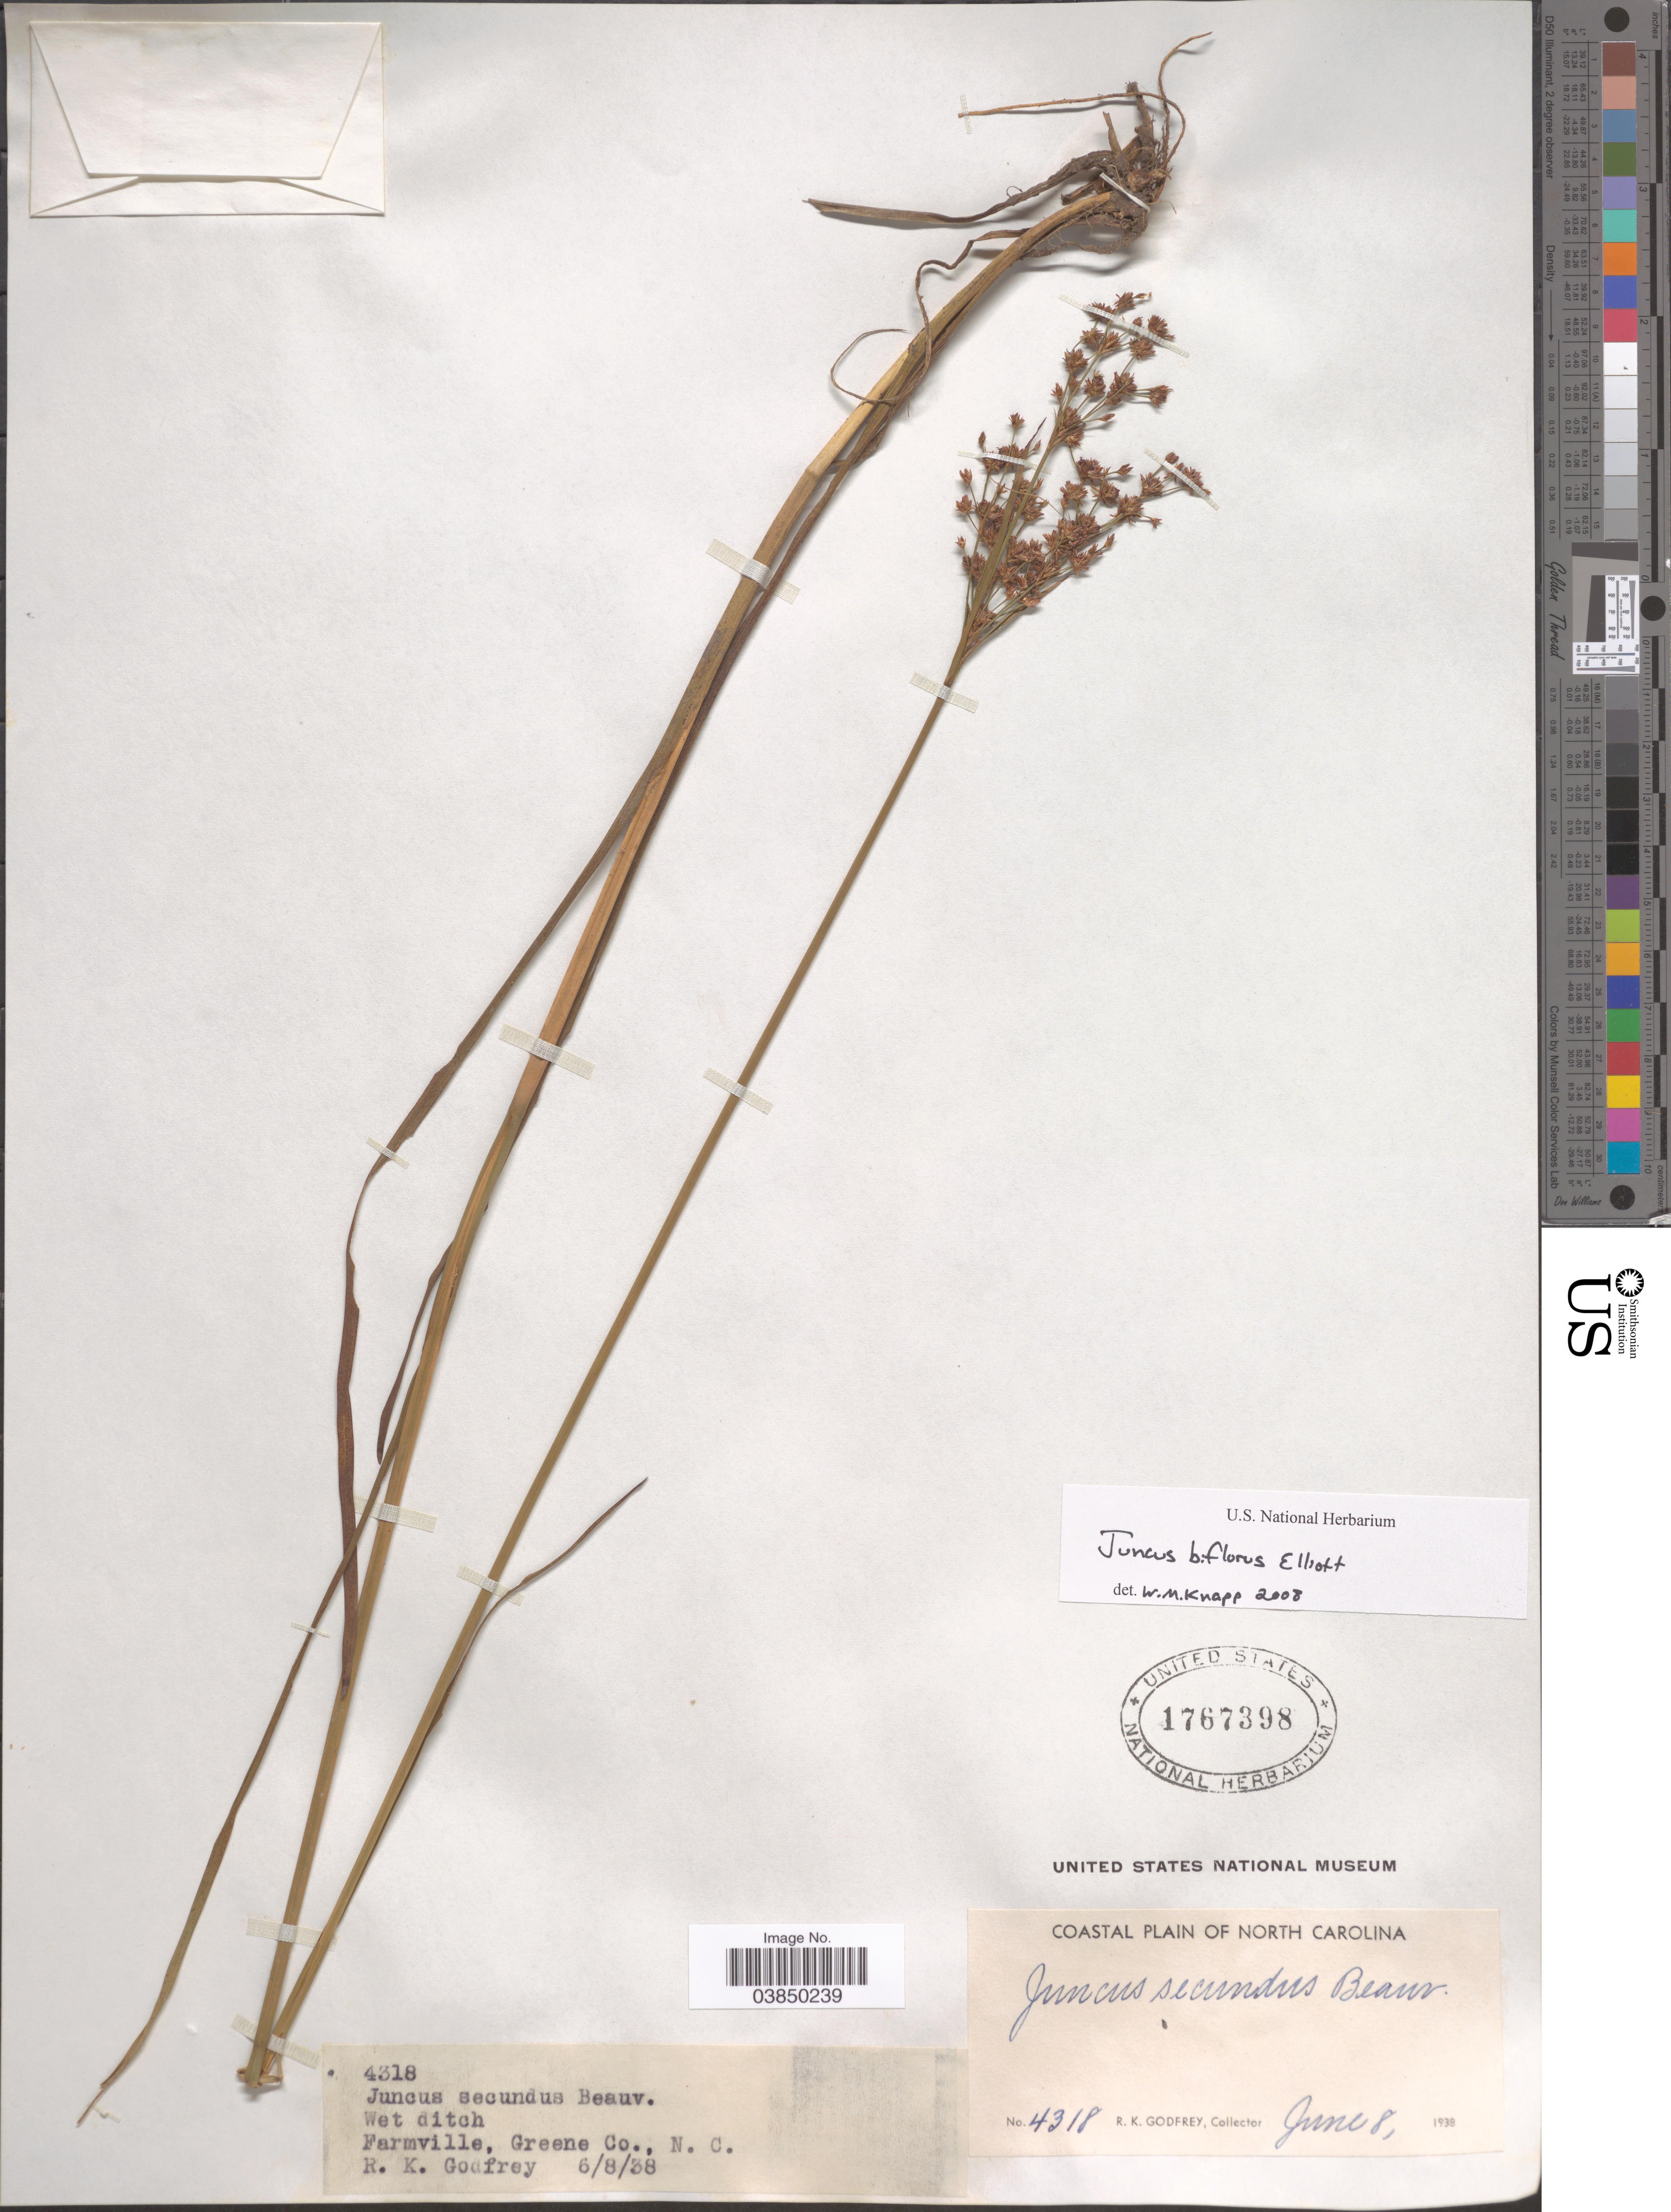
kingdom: Plantae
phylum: Tracheophyta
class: Liliopsida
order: Poales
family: Juncaceae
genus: Juncus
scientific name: Juncus biflorus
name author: Ell.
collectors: R. K. Godfrey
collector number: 4318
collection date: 1938-06-08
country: United States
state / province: North Carolina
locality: Coastal Plain of North Carolina. Farmville, Green Co.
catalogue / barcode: US 1767398